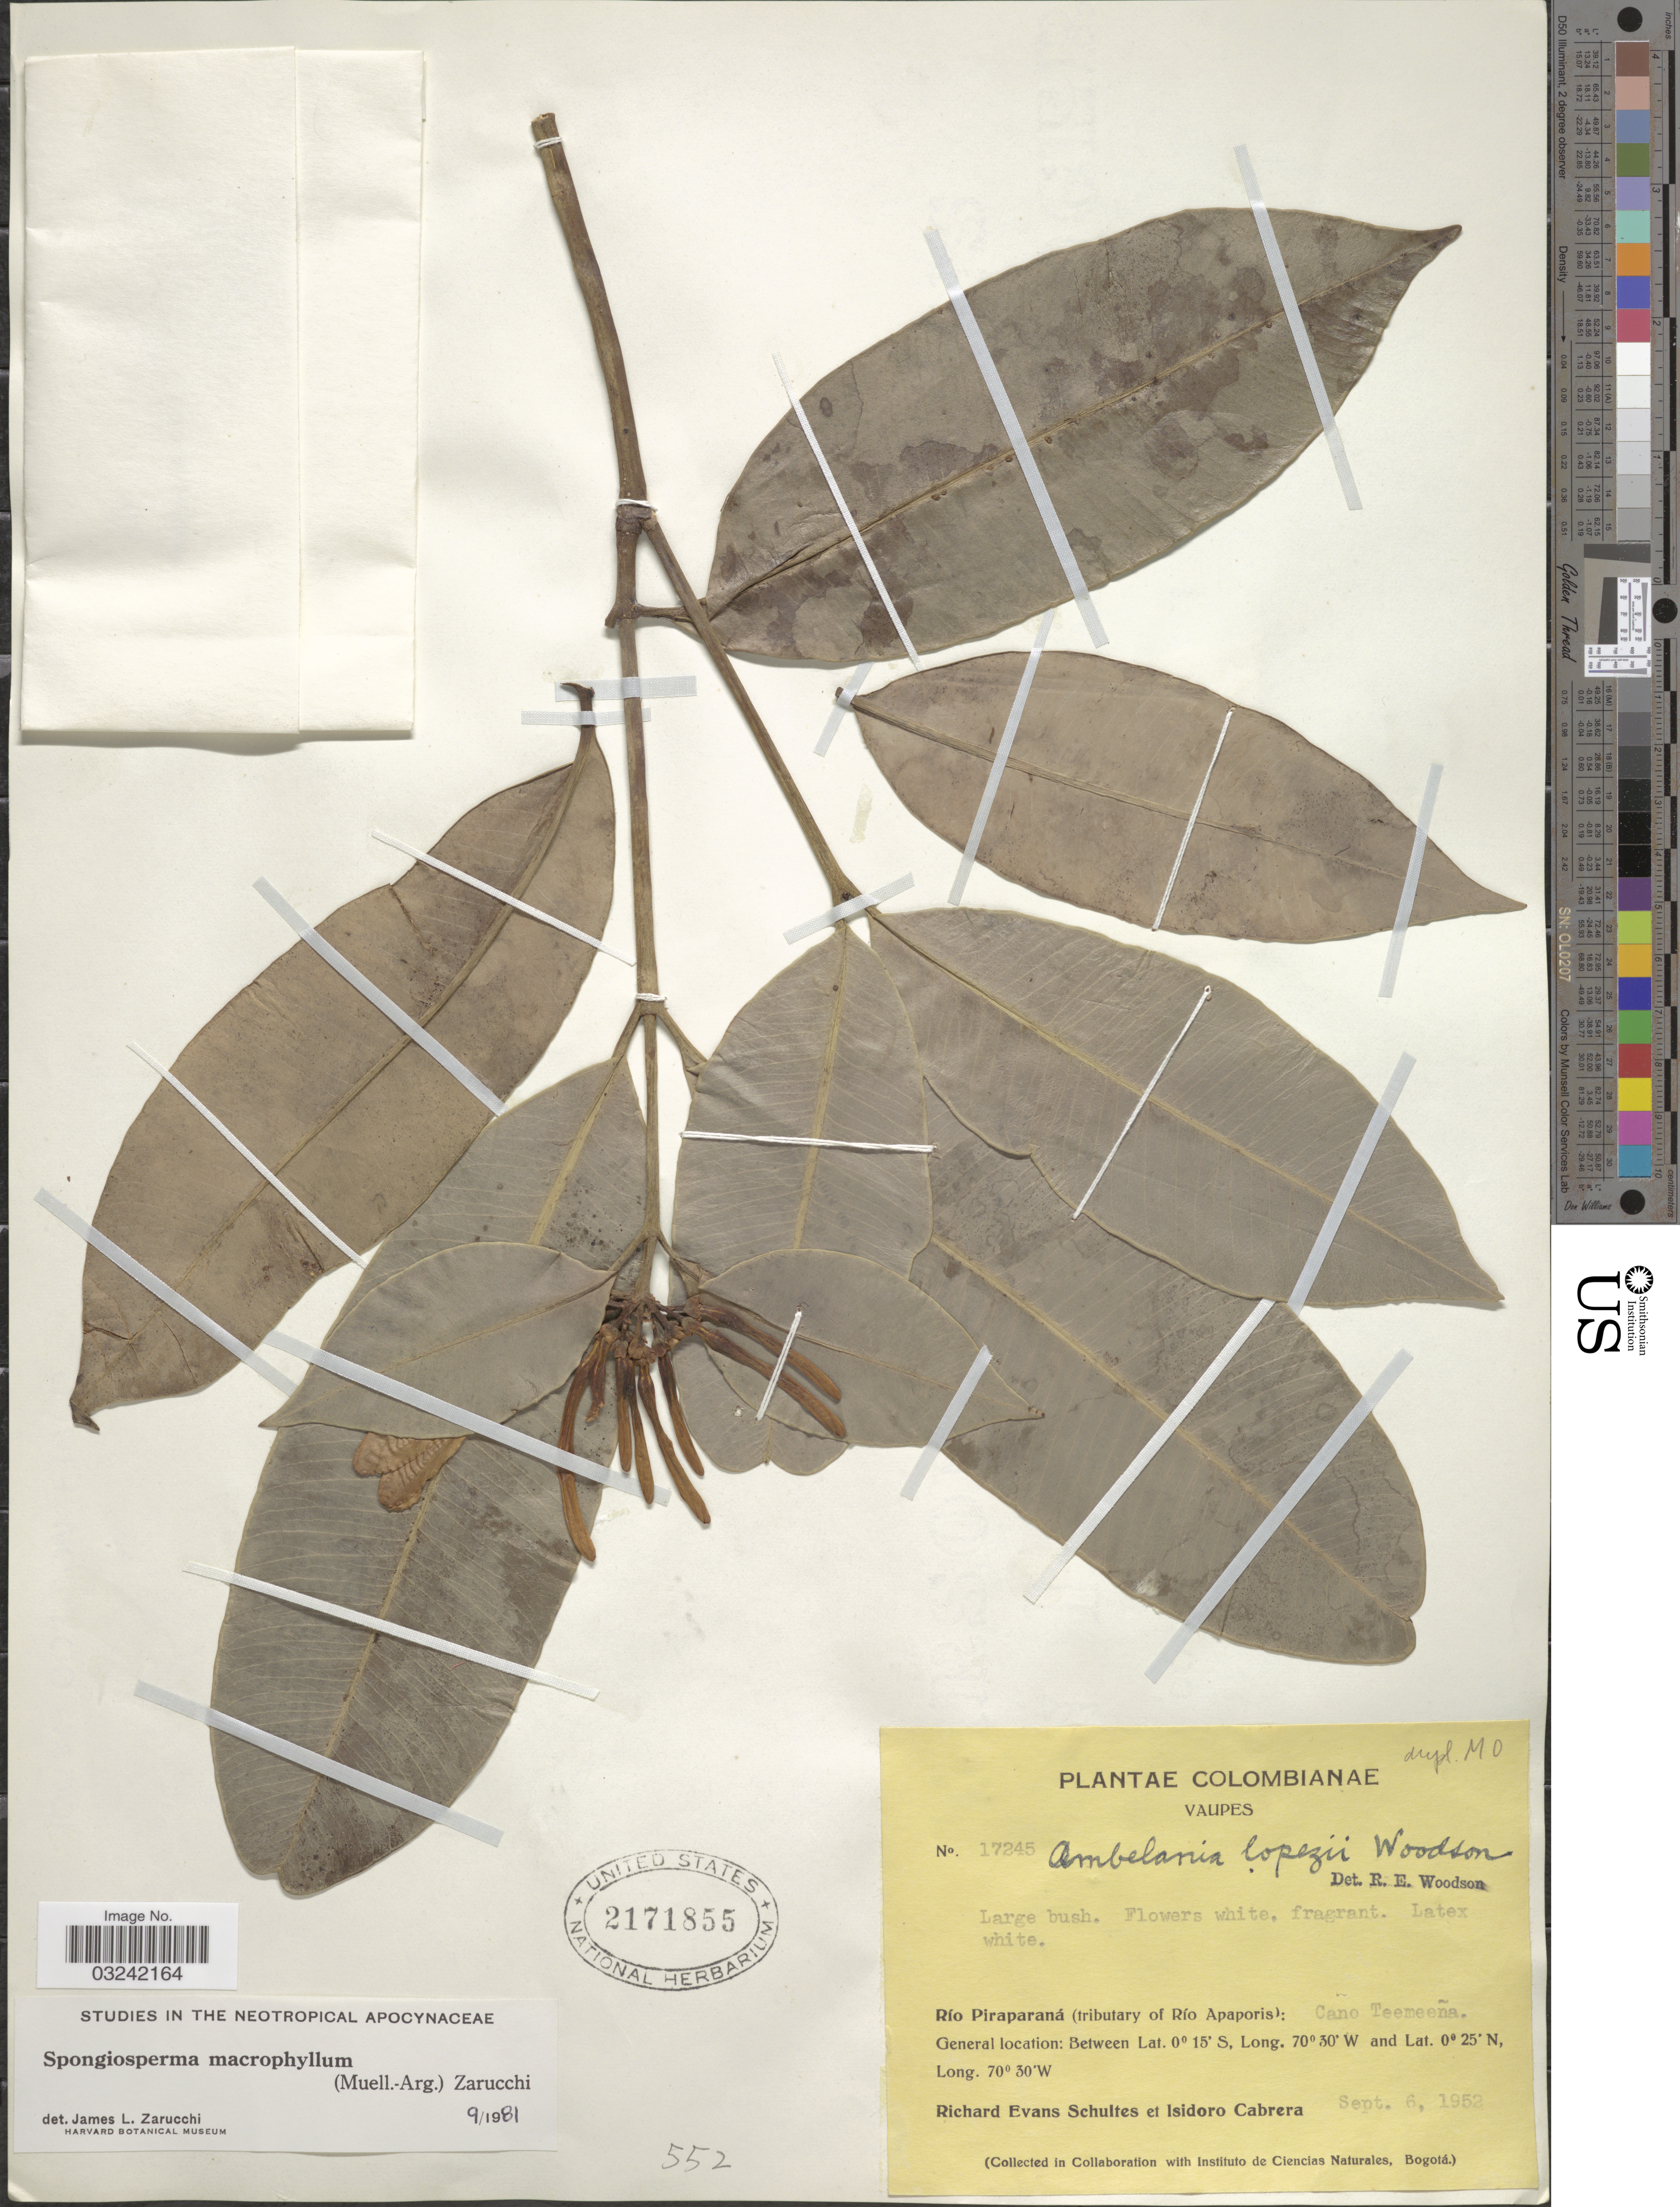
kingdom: Plantae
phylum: Tracheophyta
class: Magnoliopsida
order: Gentianales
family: Apocynaceae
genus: Spongiosperma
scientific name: Spongiosperma macrophyllum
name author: (Müll. Arg.) Zarucchi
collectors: R. E. Schultes & I. Cabrera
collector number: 17245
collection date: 1952-09-06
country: Colombia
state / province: Vaupés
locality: Río Piraparaná (tributary of Río Apaporis): Caño Teemeeña.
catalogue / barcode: US 2171855